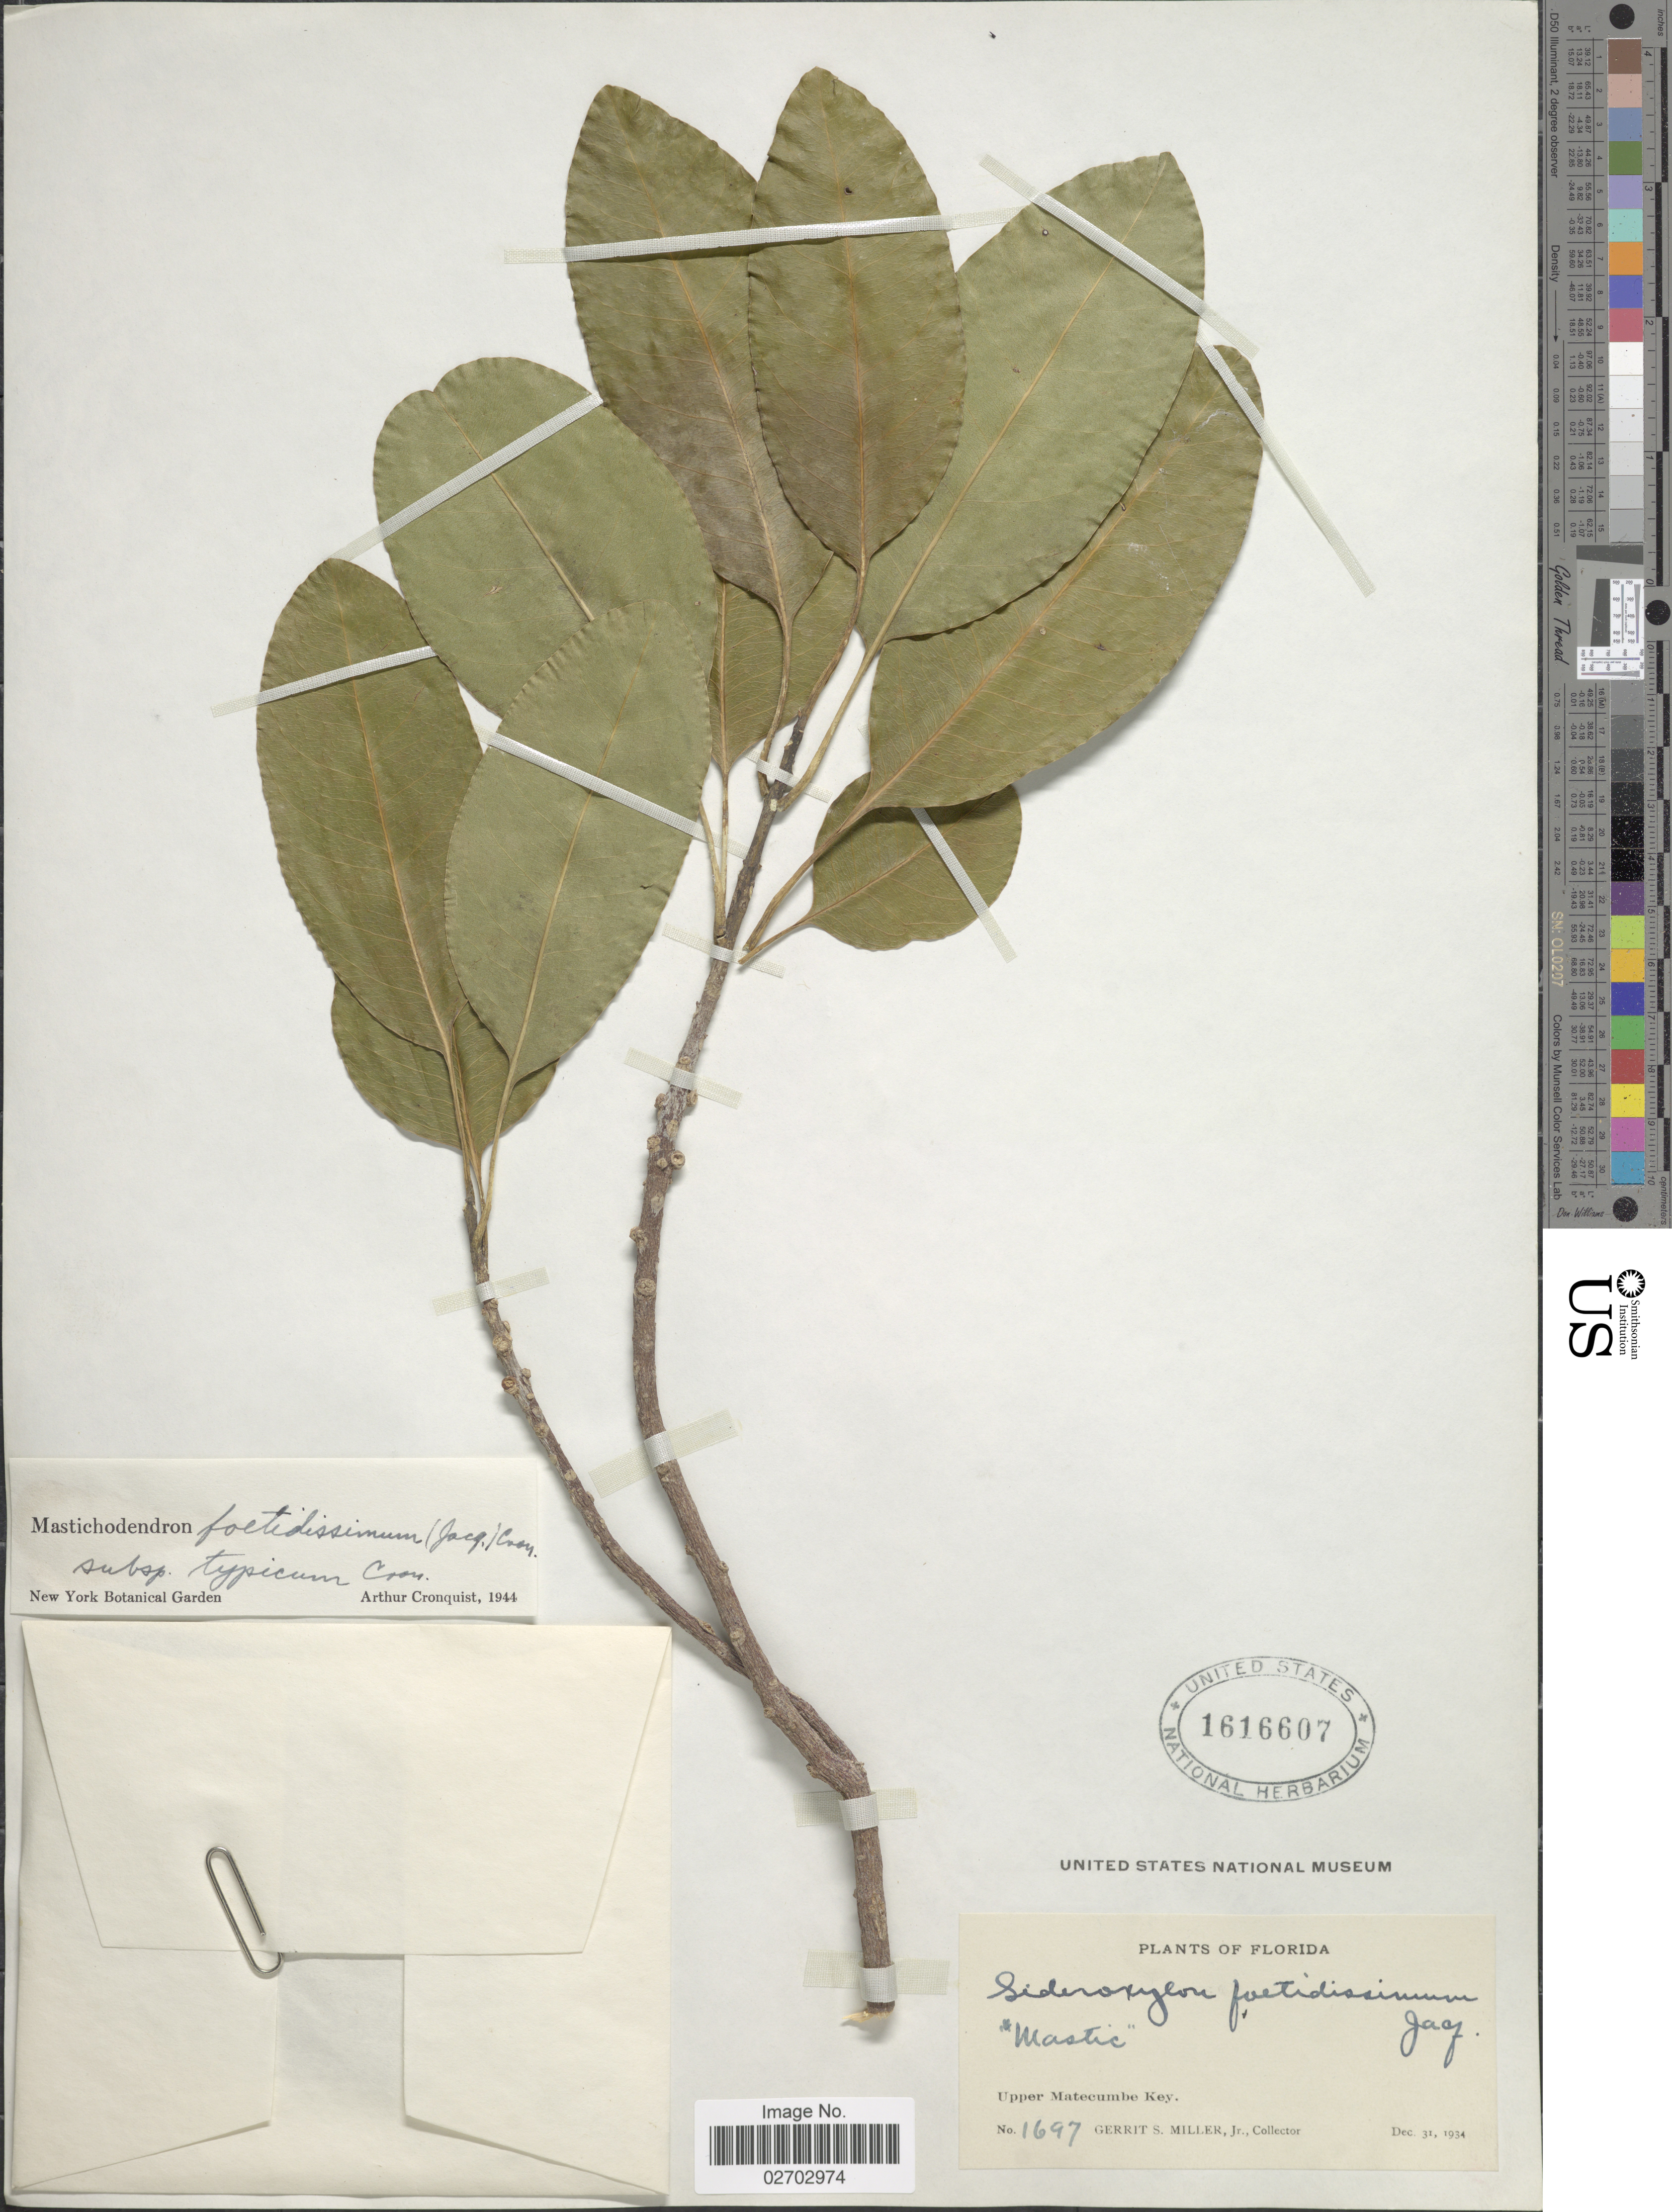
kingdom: Plantae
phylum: Tracheophyta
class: Magnoliopsida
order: Ericales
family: Sapotaceae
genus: Sideroxylon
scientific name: Sideroxylon foetidissimum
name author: Jacq.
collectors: G. S. Miller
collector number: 1697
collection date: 1934-12-31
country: United States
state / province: Florida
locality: Upper Matecumbe Key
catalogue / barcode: US 1616607